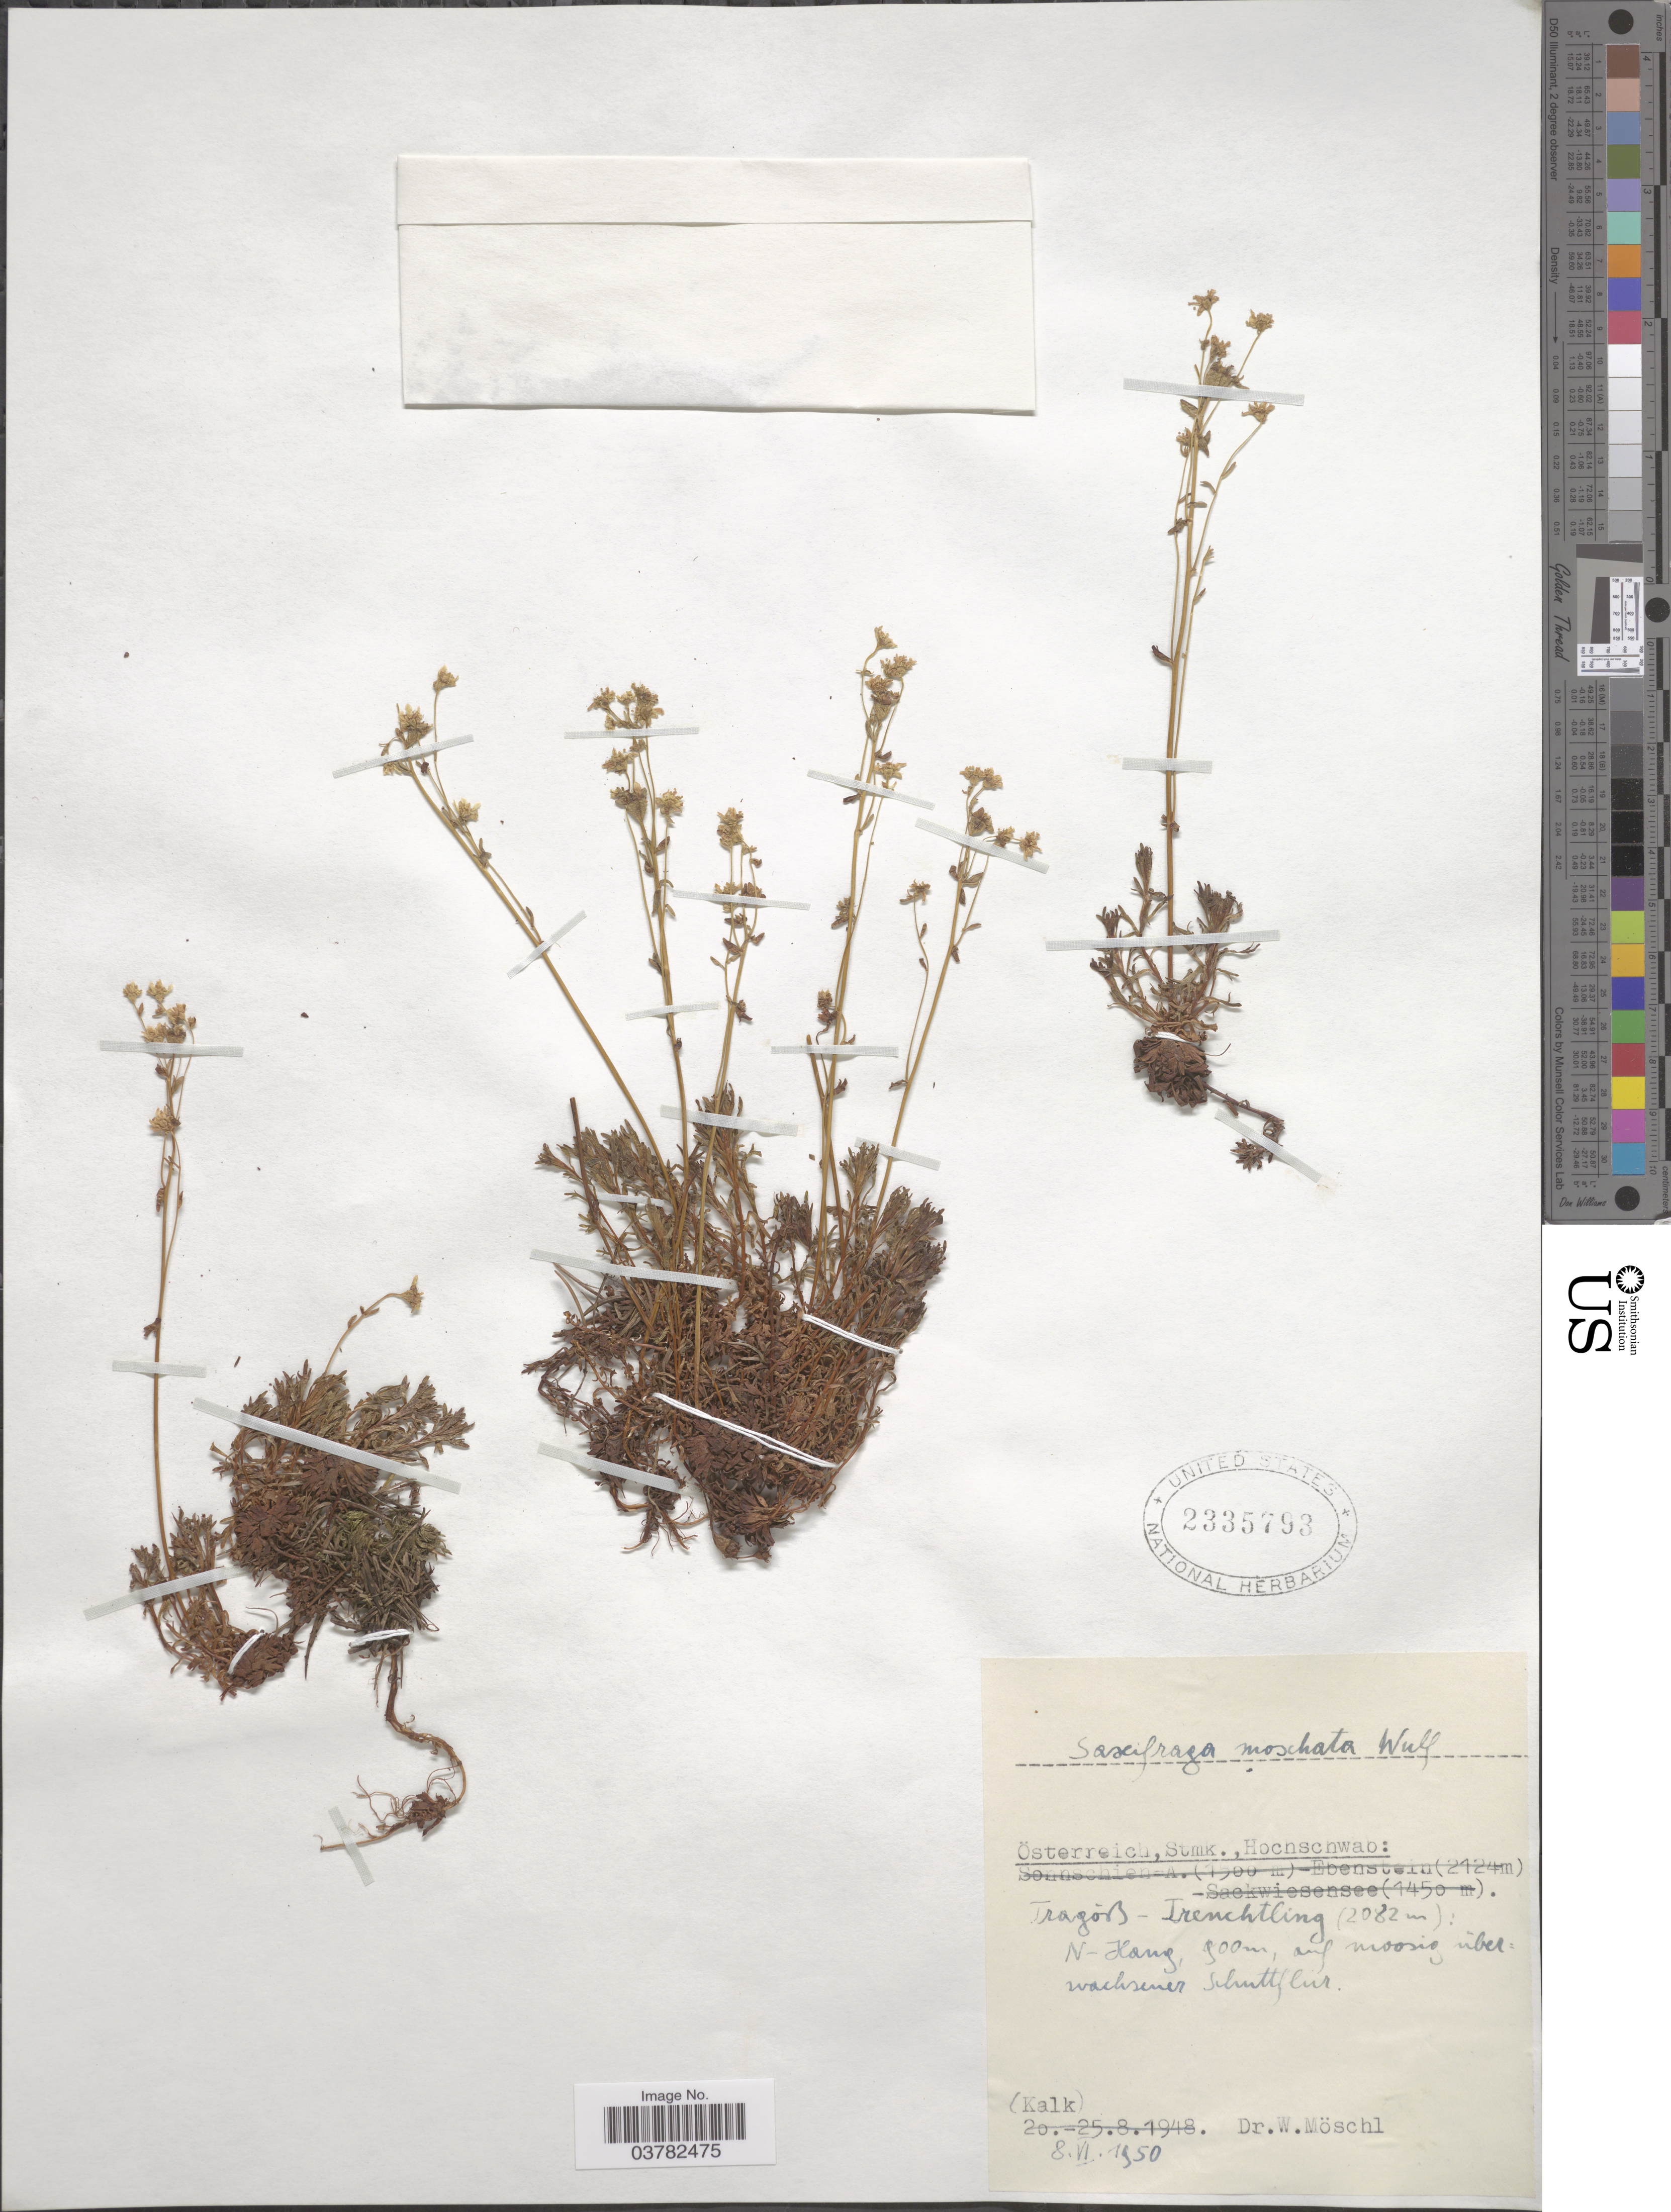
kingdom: Plantae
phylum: Tracheophyta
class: Magnoliopsida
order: Saxifragales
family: Saxifragaceae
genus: Saxifraga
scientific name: Saxifraga moschata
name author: Wulfen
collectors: W. Moschl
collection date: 1950-06-08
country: Austria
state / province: Steiermark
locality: Österreich, Hochschwab: Tragoß - Trenchtling. N-Hang [interpreted], auf moosig uberwachsener Schuttflur.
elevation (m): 900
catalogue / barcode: US 2335793